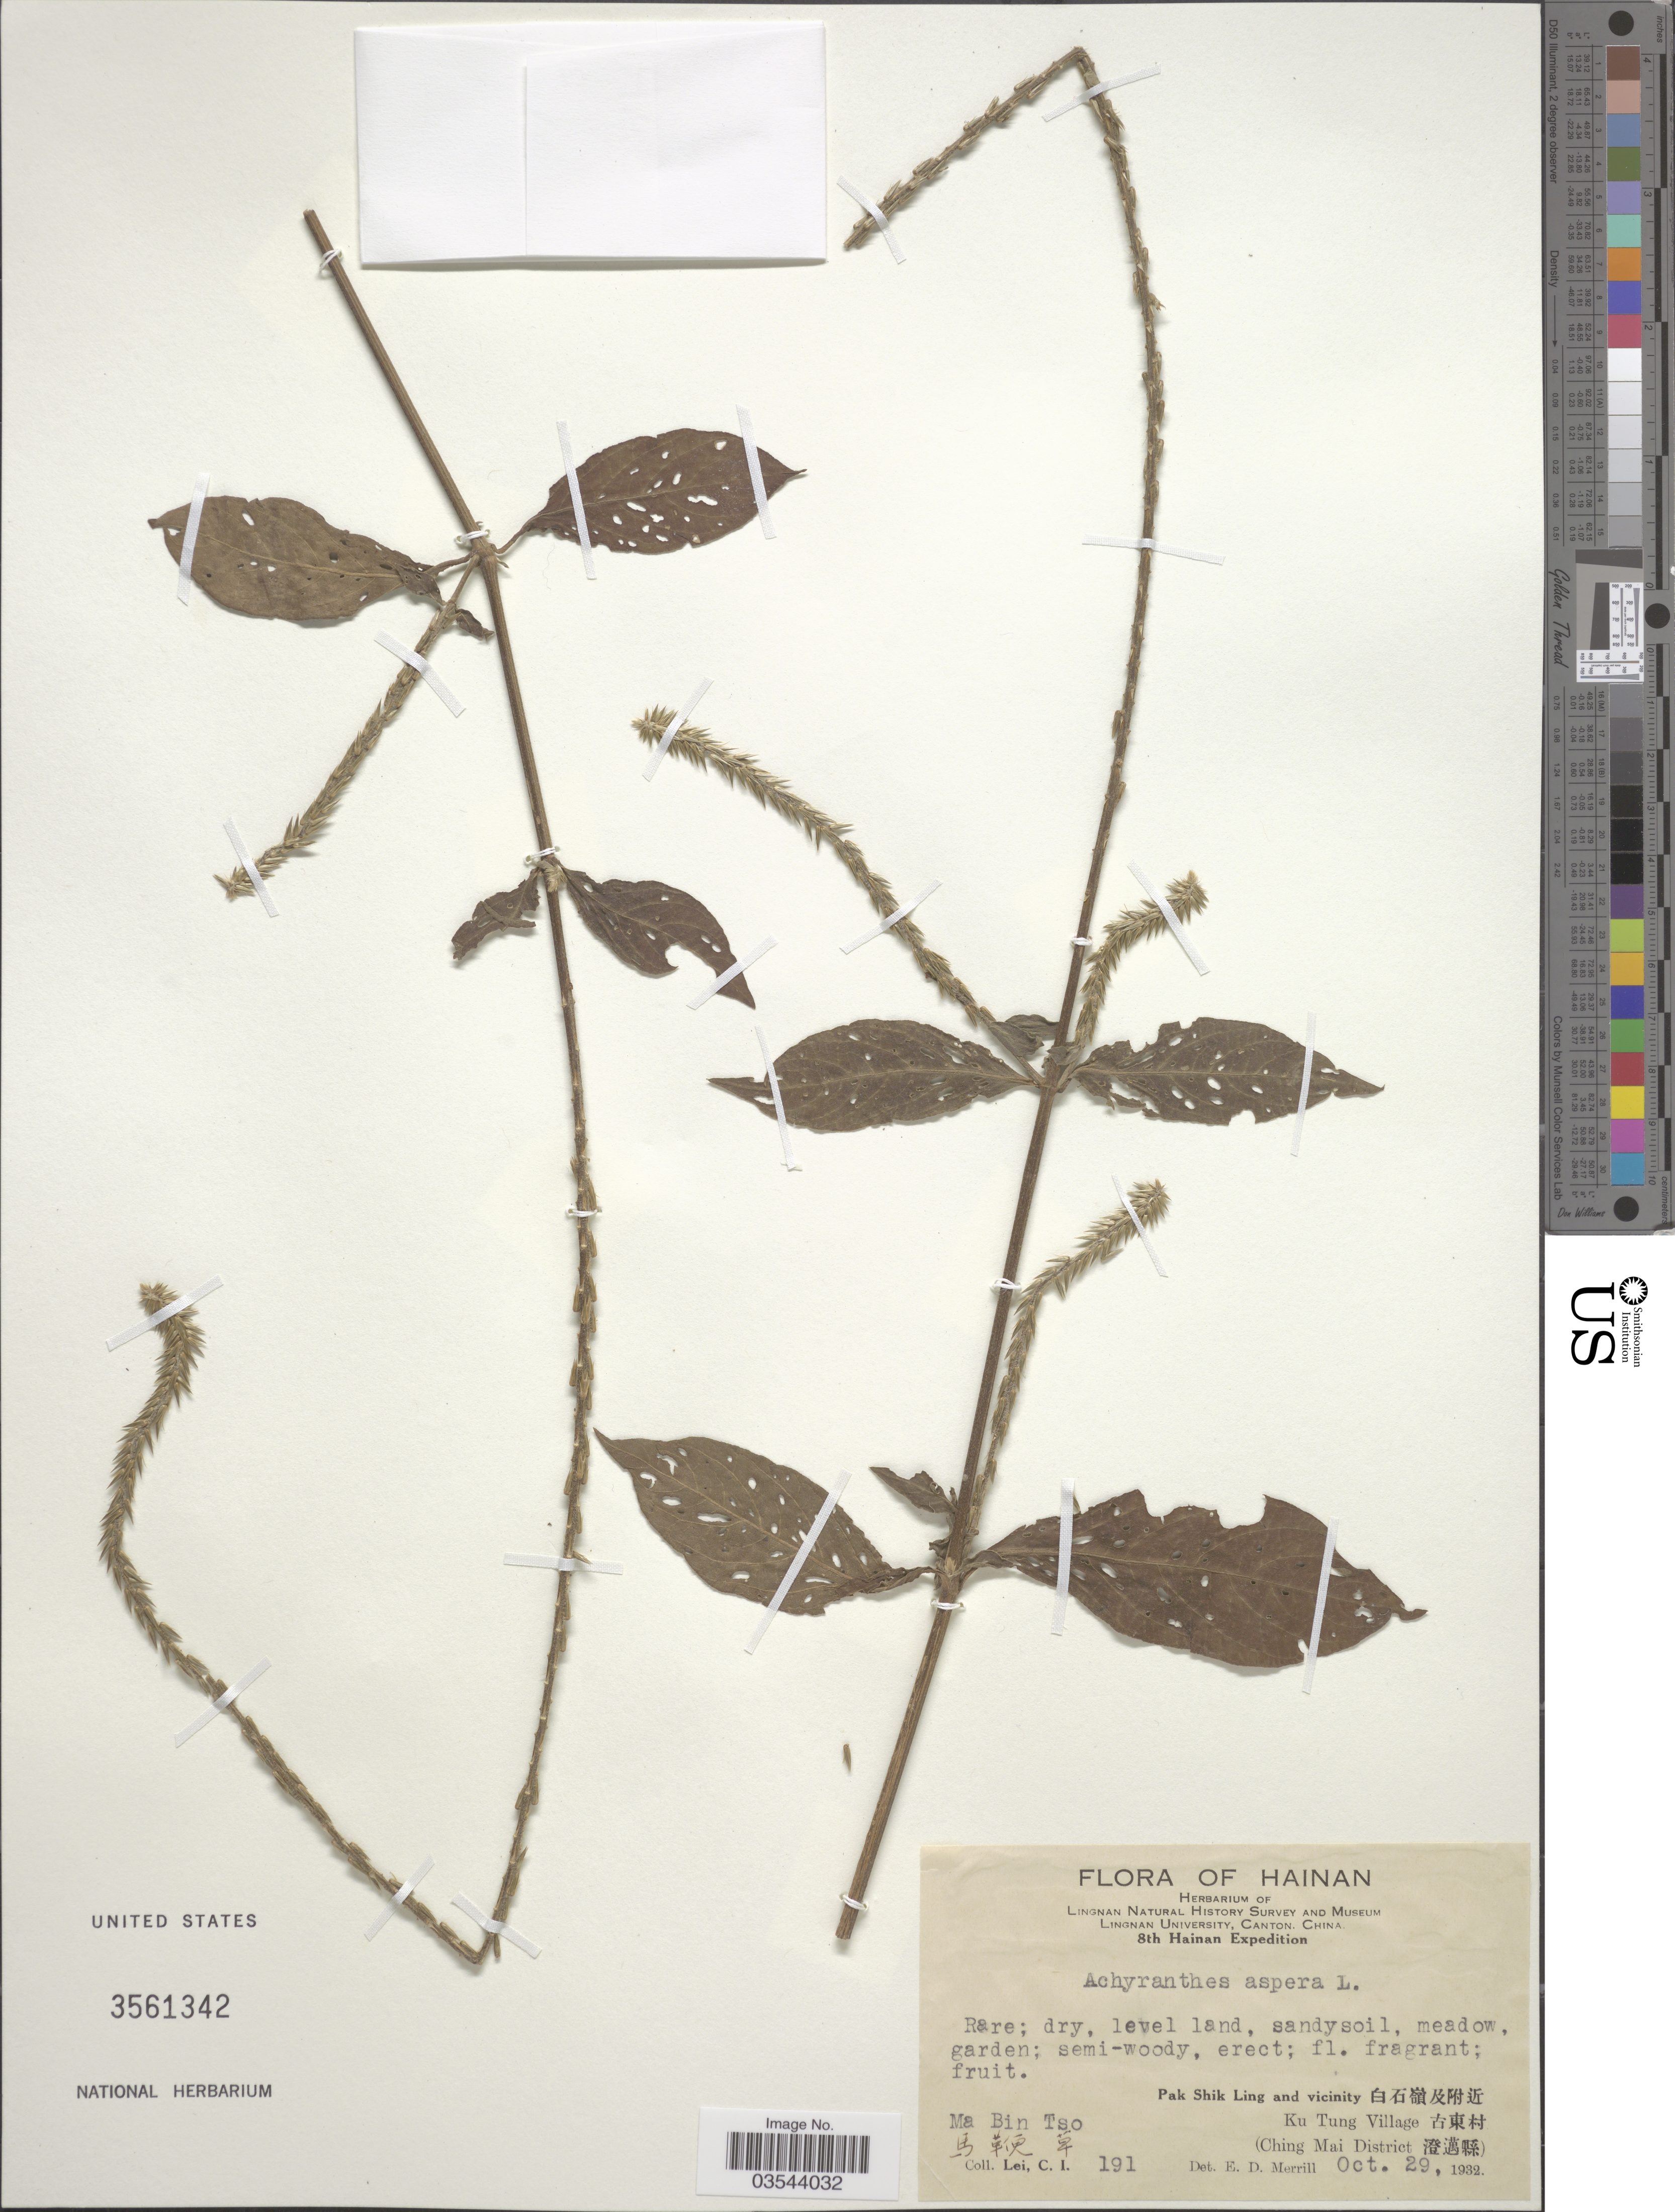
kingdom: Plantae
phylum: Tracheophyta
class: Magnoliopsida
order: Caryophyllales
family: Amaranthaceae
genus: Achyranthes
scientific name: Achyranthes aspera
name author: L.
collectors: C. I. Lei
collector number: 191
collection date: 1932-10-29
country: China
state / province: Hainan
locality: PakShikLing and Vicinity, Ku Tung Village, (Ching Mai District). Ma Bin Tso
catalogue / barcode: US 3561342